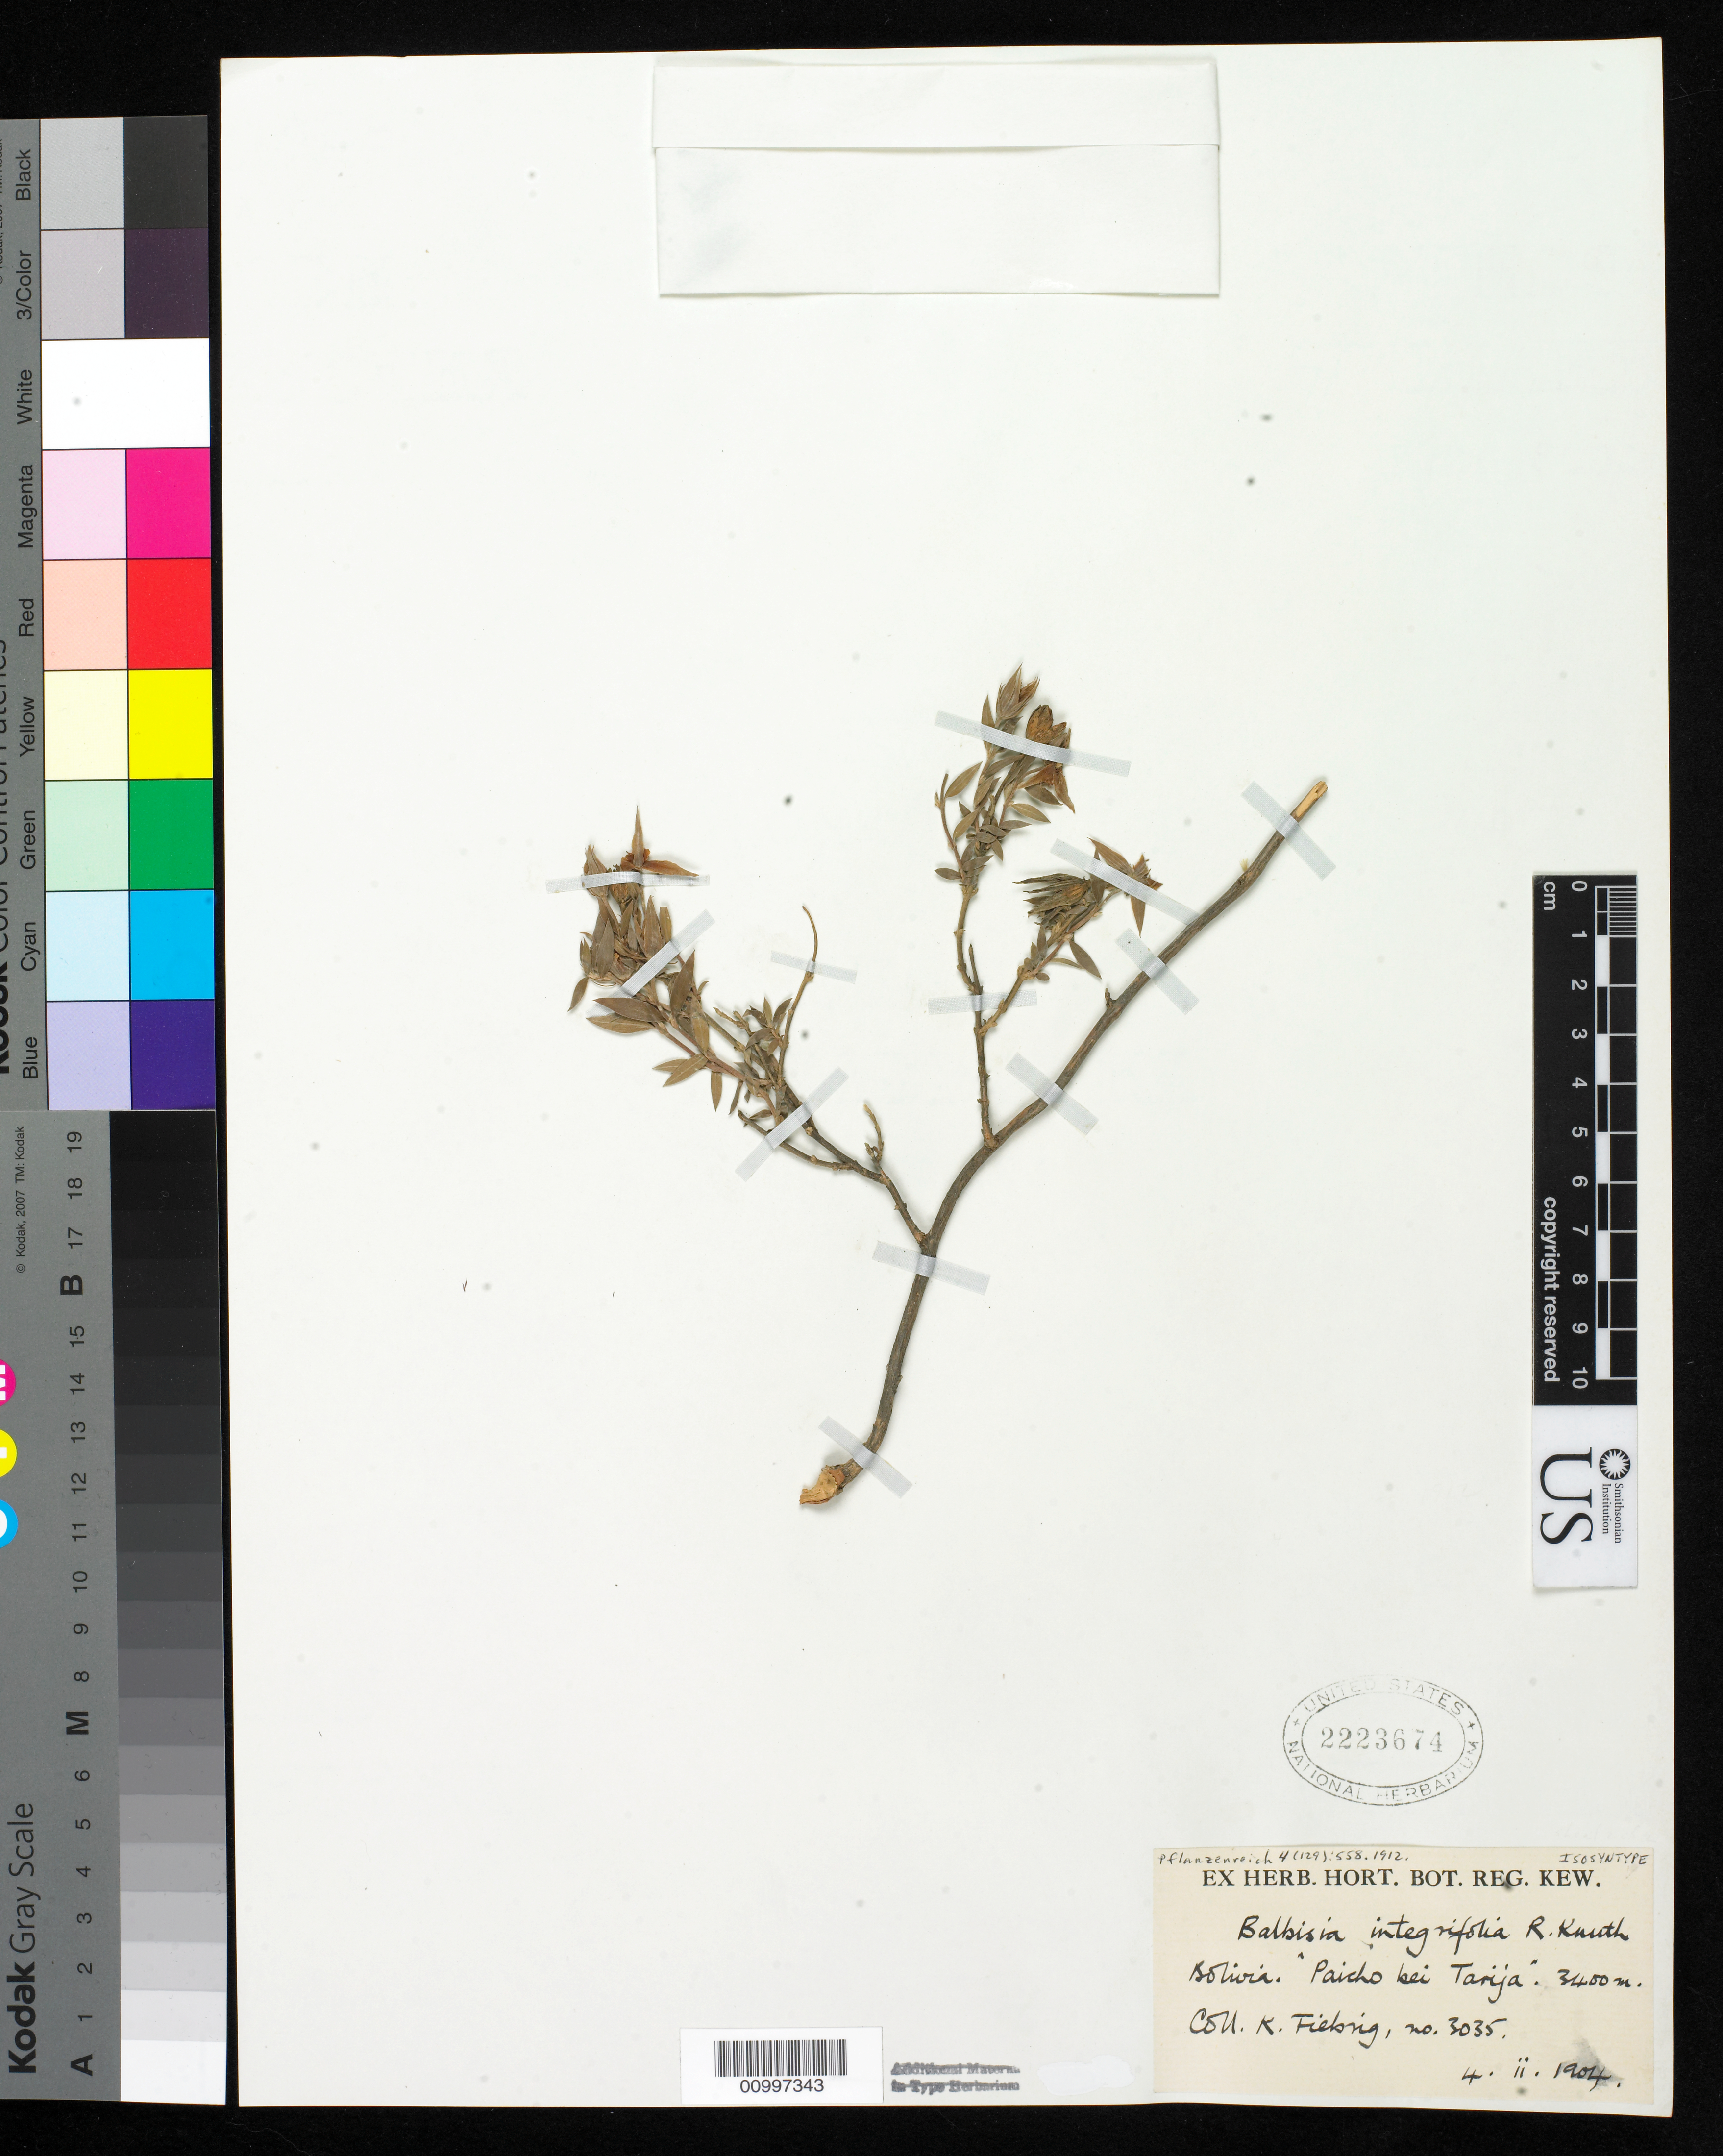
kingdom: Plantae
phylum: Tracheophyta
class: Magnoliopsida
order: Geraniales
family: Vivianiaceae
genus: Balbisia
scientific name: Balbisia integrifolia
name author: R. Knuth in Engl.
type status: Isosyntype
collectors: K. Fiebrig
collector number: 3035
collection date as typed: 04 Feb 1904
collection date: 1904-02-04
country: Bolivia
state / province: Tarija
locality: Paicho bei Tarija.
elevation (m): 3400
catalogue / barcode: US 2223674